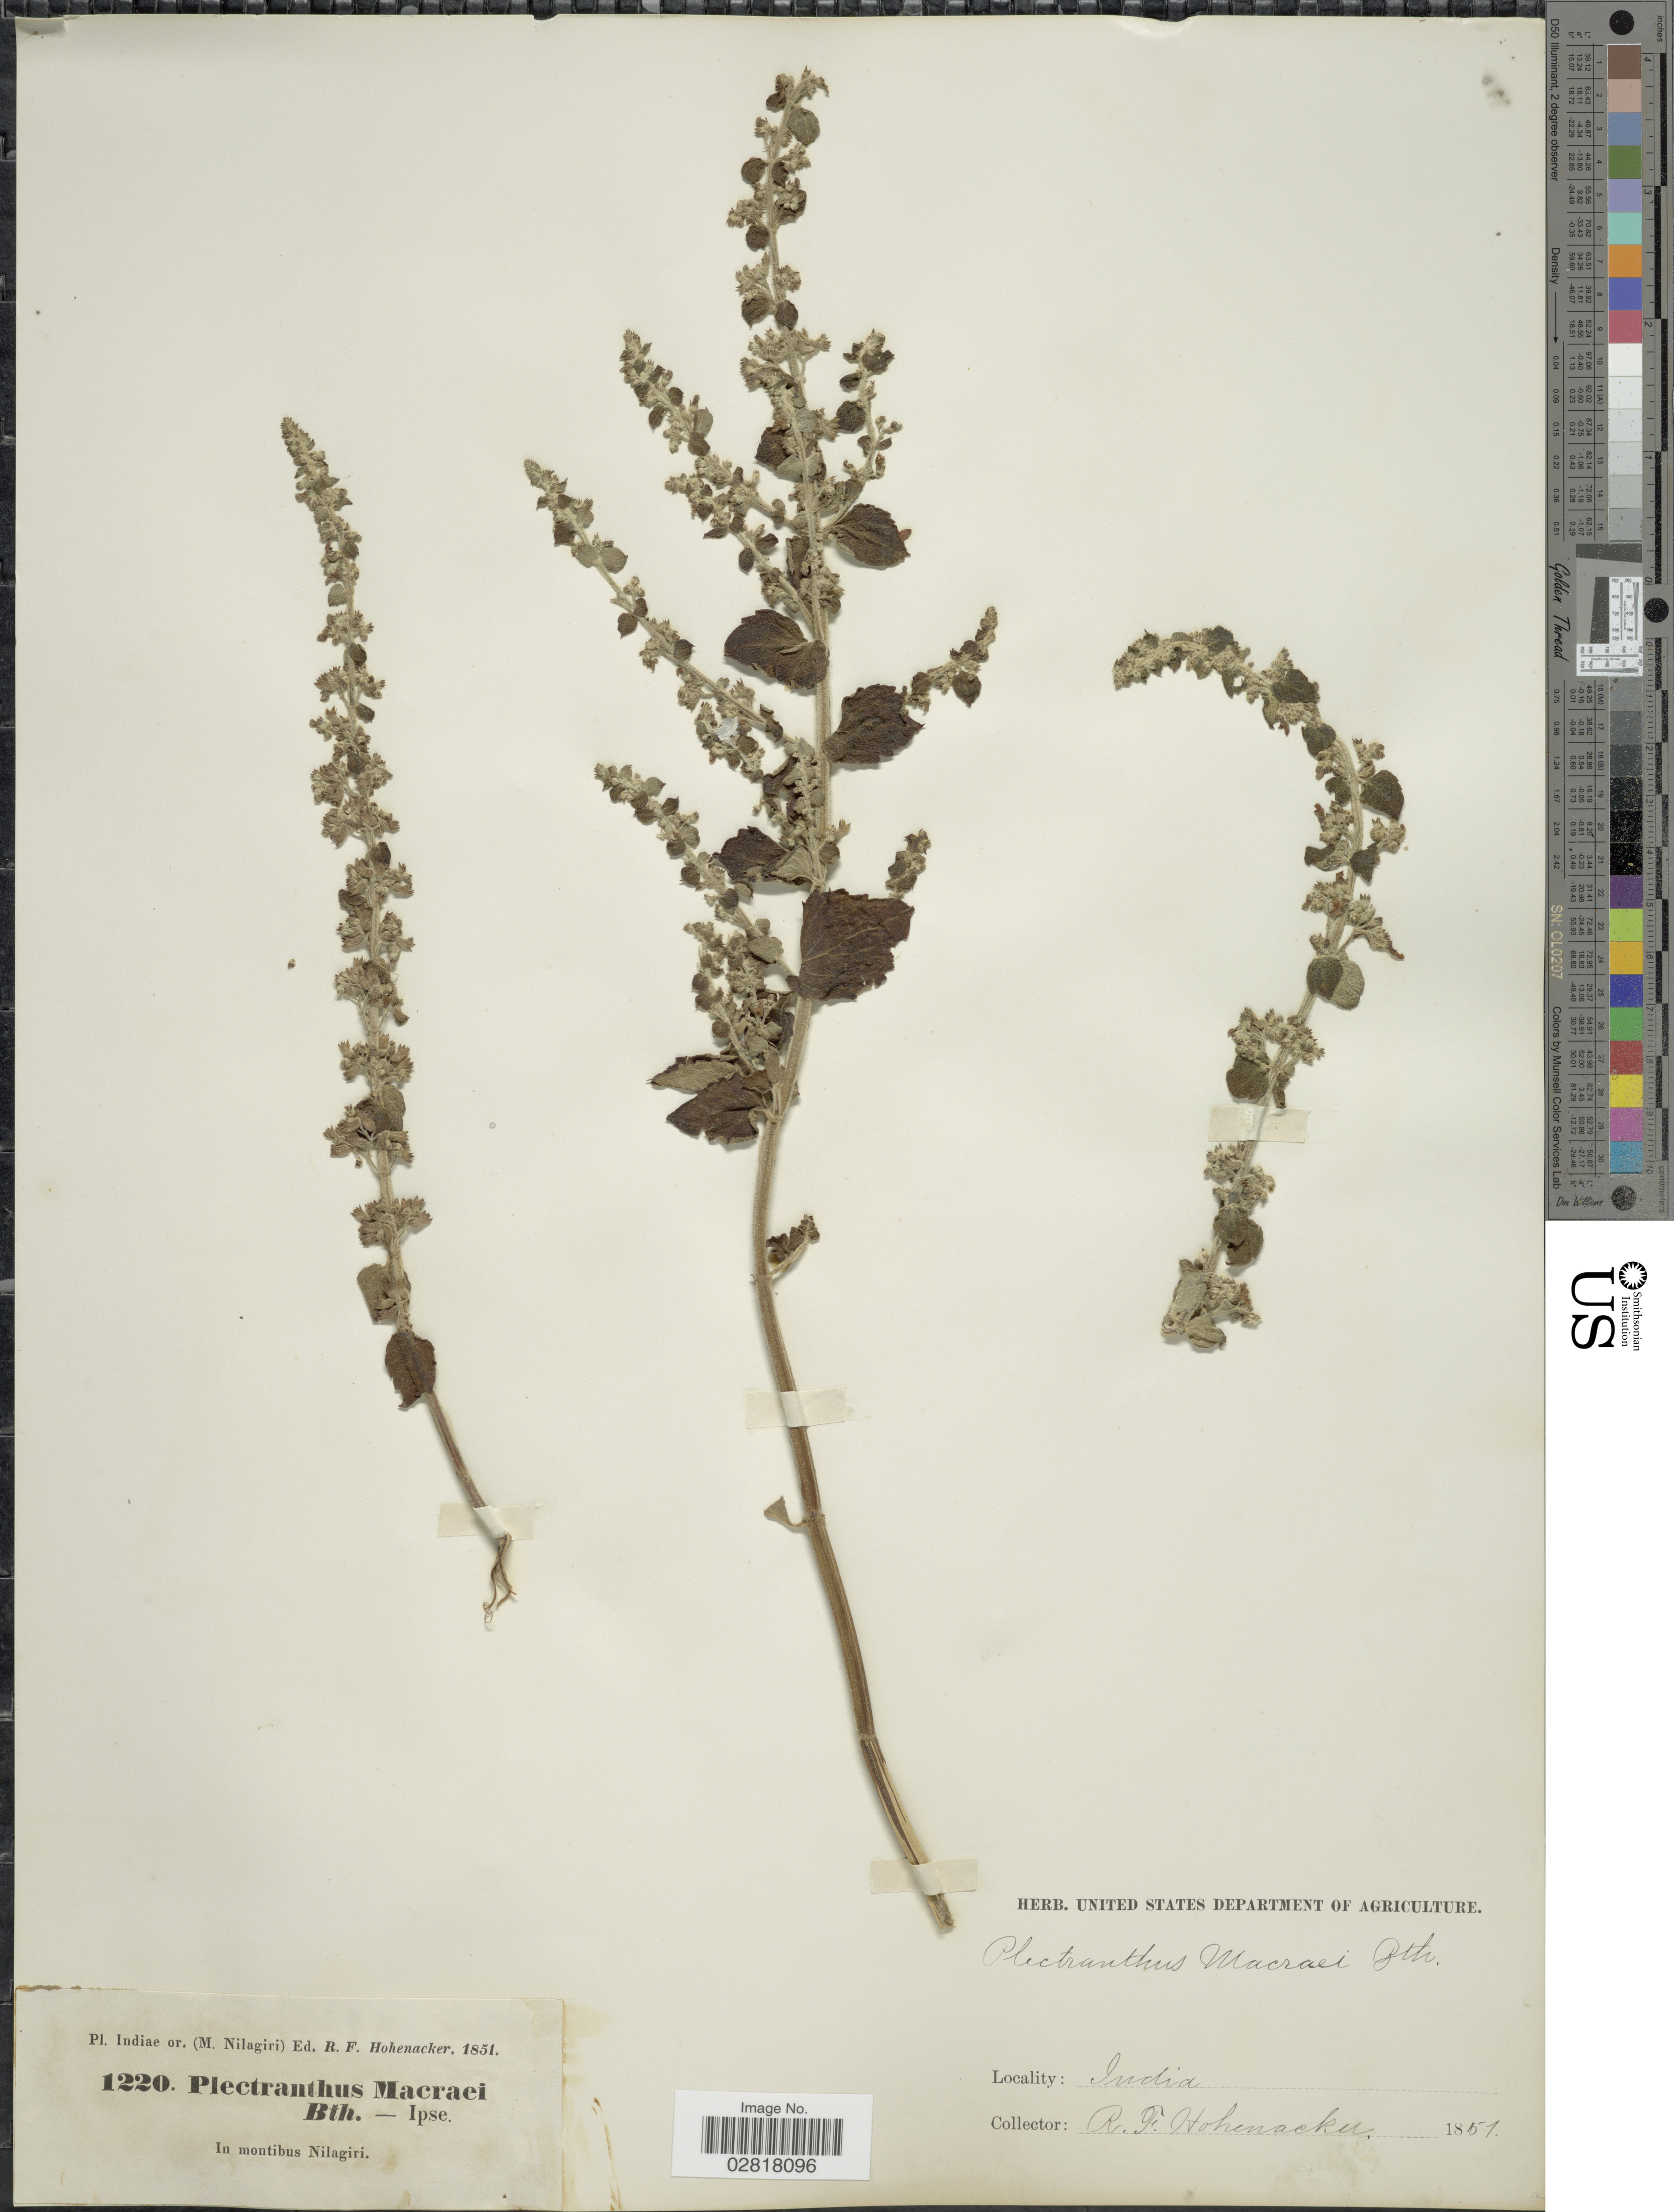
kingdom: Plantae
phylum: Tracheophyta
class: Magnoliopsida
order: Lamiales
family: Lamiaceae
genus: Plectranthus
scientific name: Plectranthus macraei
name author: Benth.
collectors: R. F. Hohenacker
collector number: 1220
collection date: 1851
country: India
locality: Indiae or. (M. Nilagiri), in montibus Nilagiri.